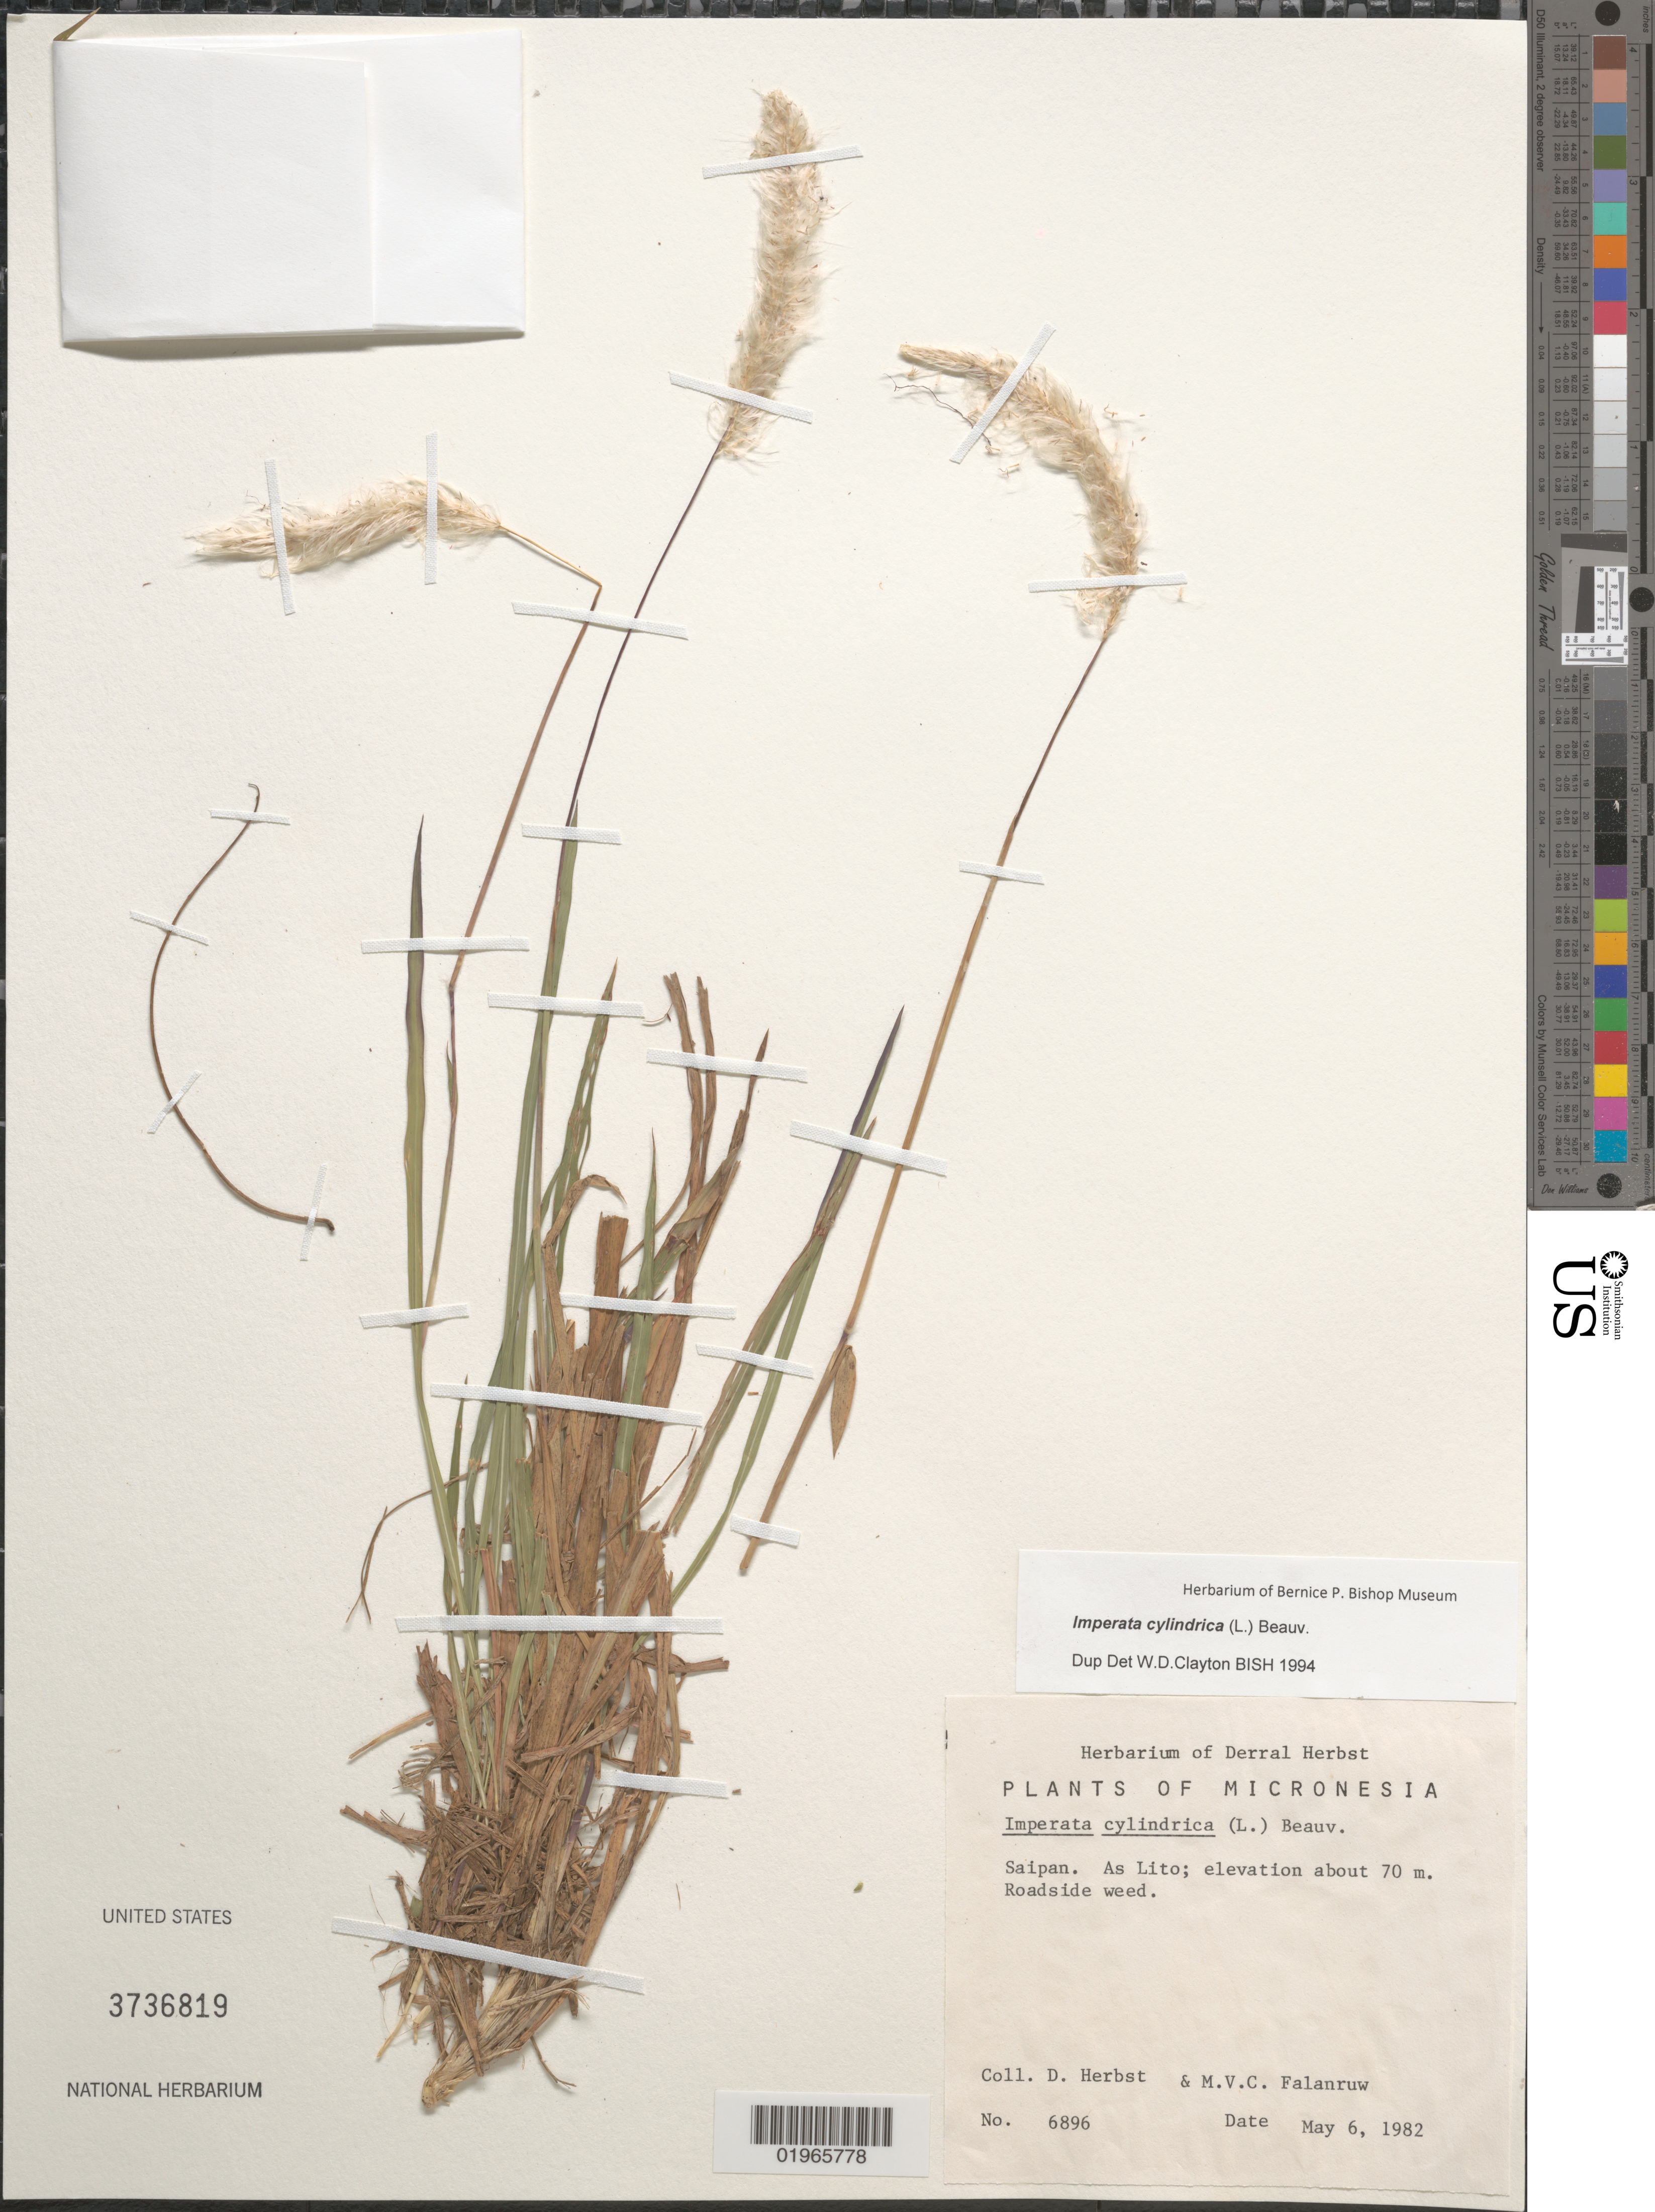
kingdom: Plantae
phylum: Tracheophyta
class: Liliopsida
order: Poales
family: Poaceae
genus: Imperata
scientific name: Imperata cylindrica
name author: (L.) P. Beauv.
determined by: Clayton, W. D.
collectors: D. R. Herbst & M. V. Falanruw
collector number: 6896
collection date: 1982-05-06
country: Northern Mariana Islands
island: Saipan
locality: Micronesia. Saipan. As Lito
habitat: Roadside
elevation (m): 70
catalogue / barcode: US 3736819